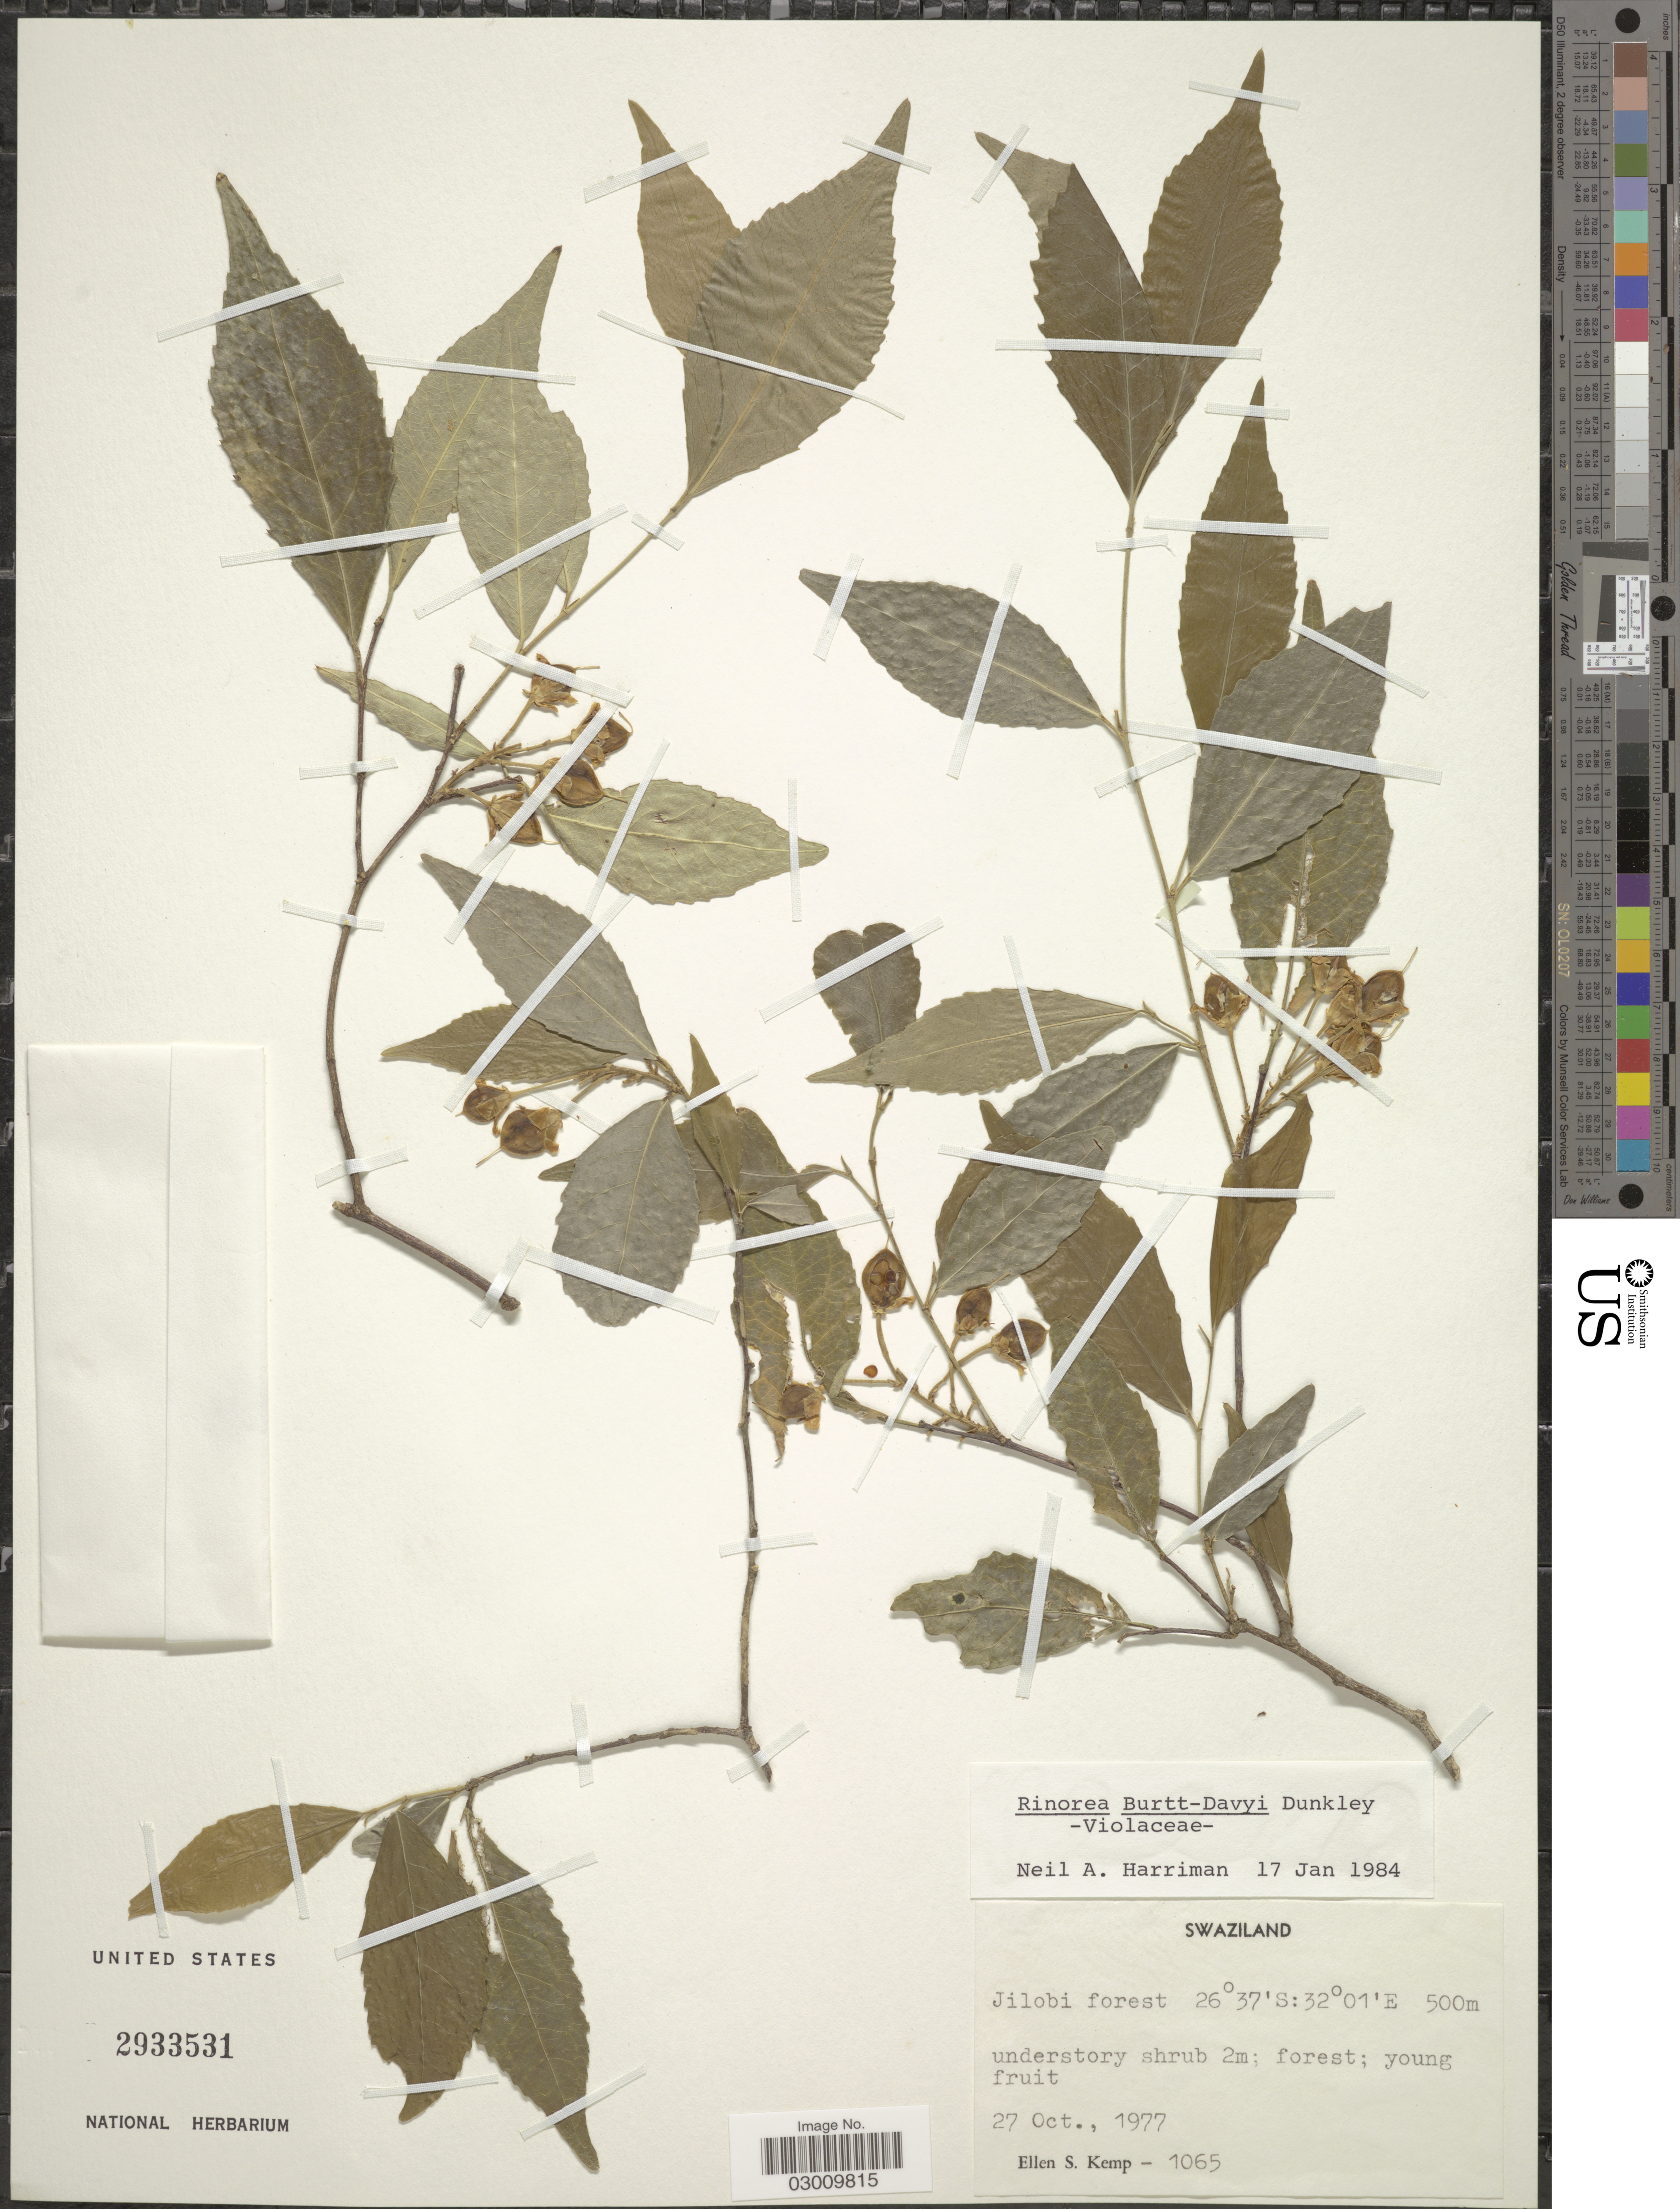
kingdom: Plantae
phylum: Tracheophyta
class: Magnoliopsida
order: Malpighiales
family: Violaceae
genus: Rinorea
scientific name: Rinorea burtt-davyi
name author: Dunkley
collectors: E. S. Kemp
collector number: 1065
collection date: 1977-10-27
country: Eswatini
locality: Jilobi forest.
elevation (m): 500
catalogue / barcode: US 2933531